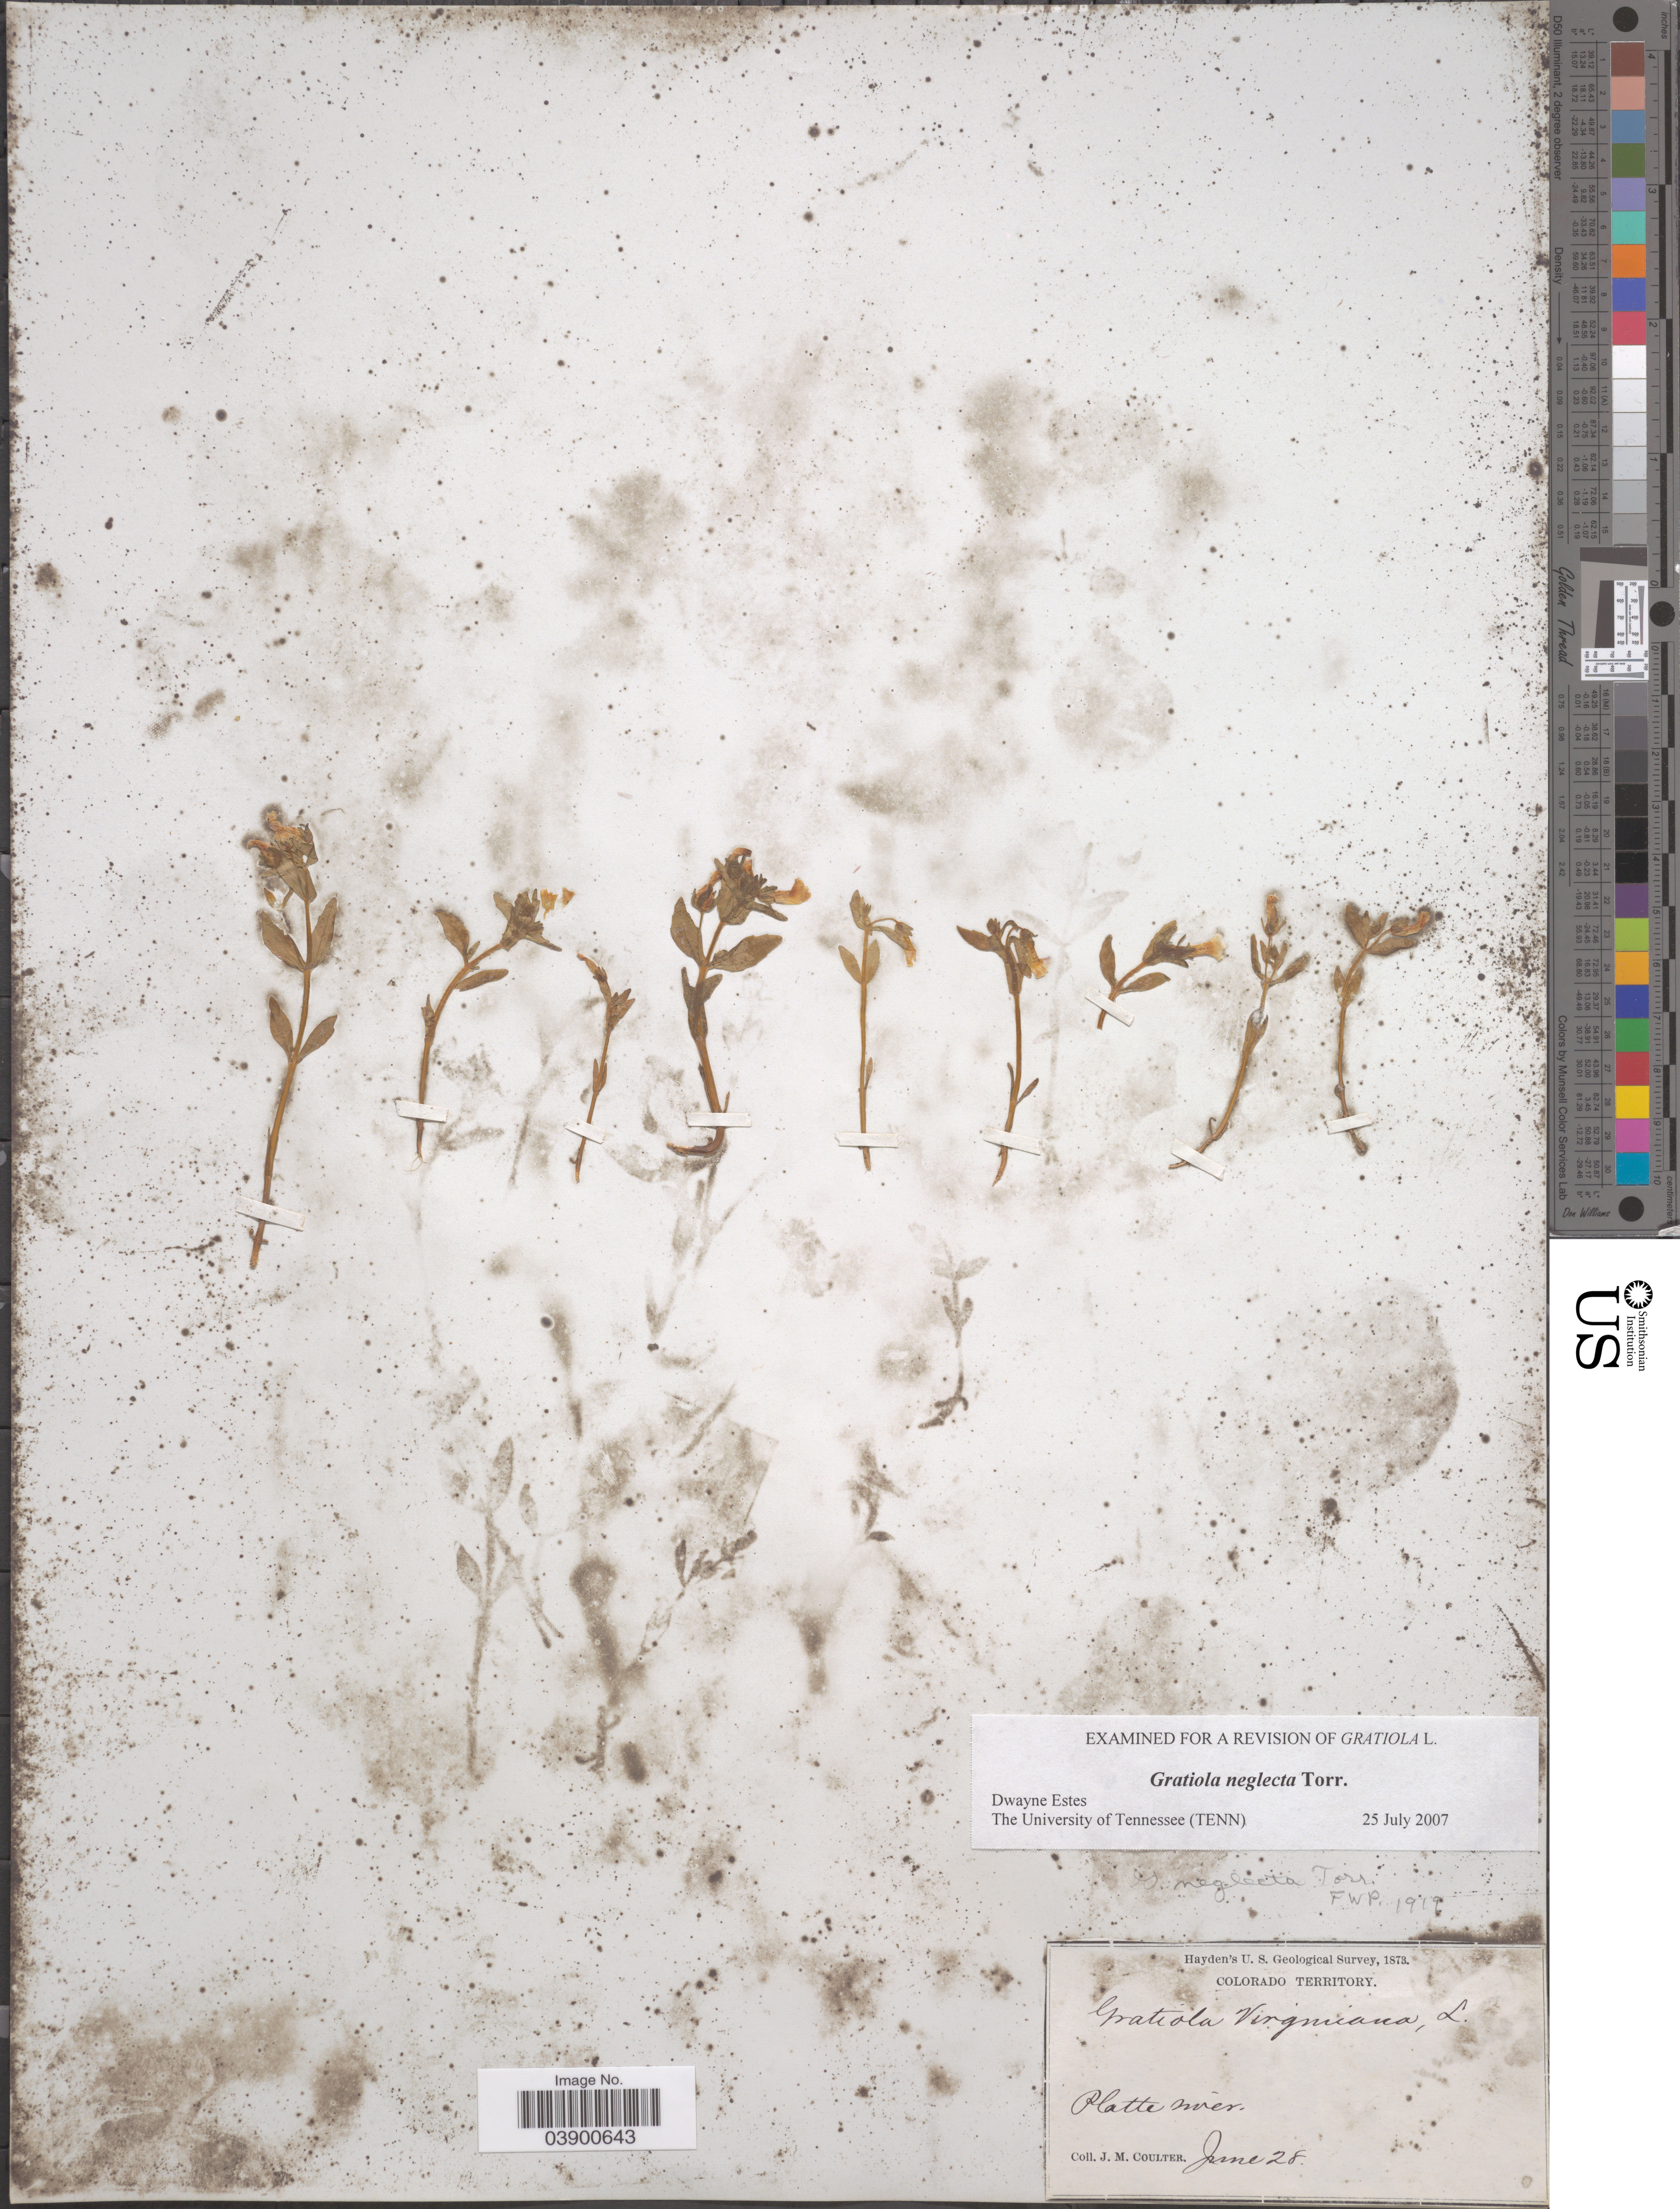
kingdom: Plantae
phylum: Tracheophyta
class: Magnoliopsida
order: Lamiales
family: Plantaginaceae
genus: Gratiola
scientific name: Gratiola neglecta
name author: Torr.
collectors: J. M. Coulter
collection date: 1873-06-28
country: United States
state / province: Colorado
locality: Colorado Territory. Platte river.